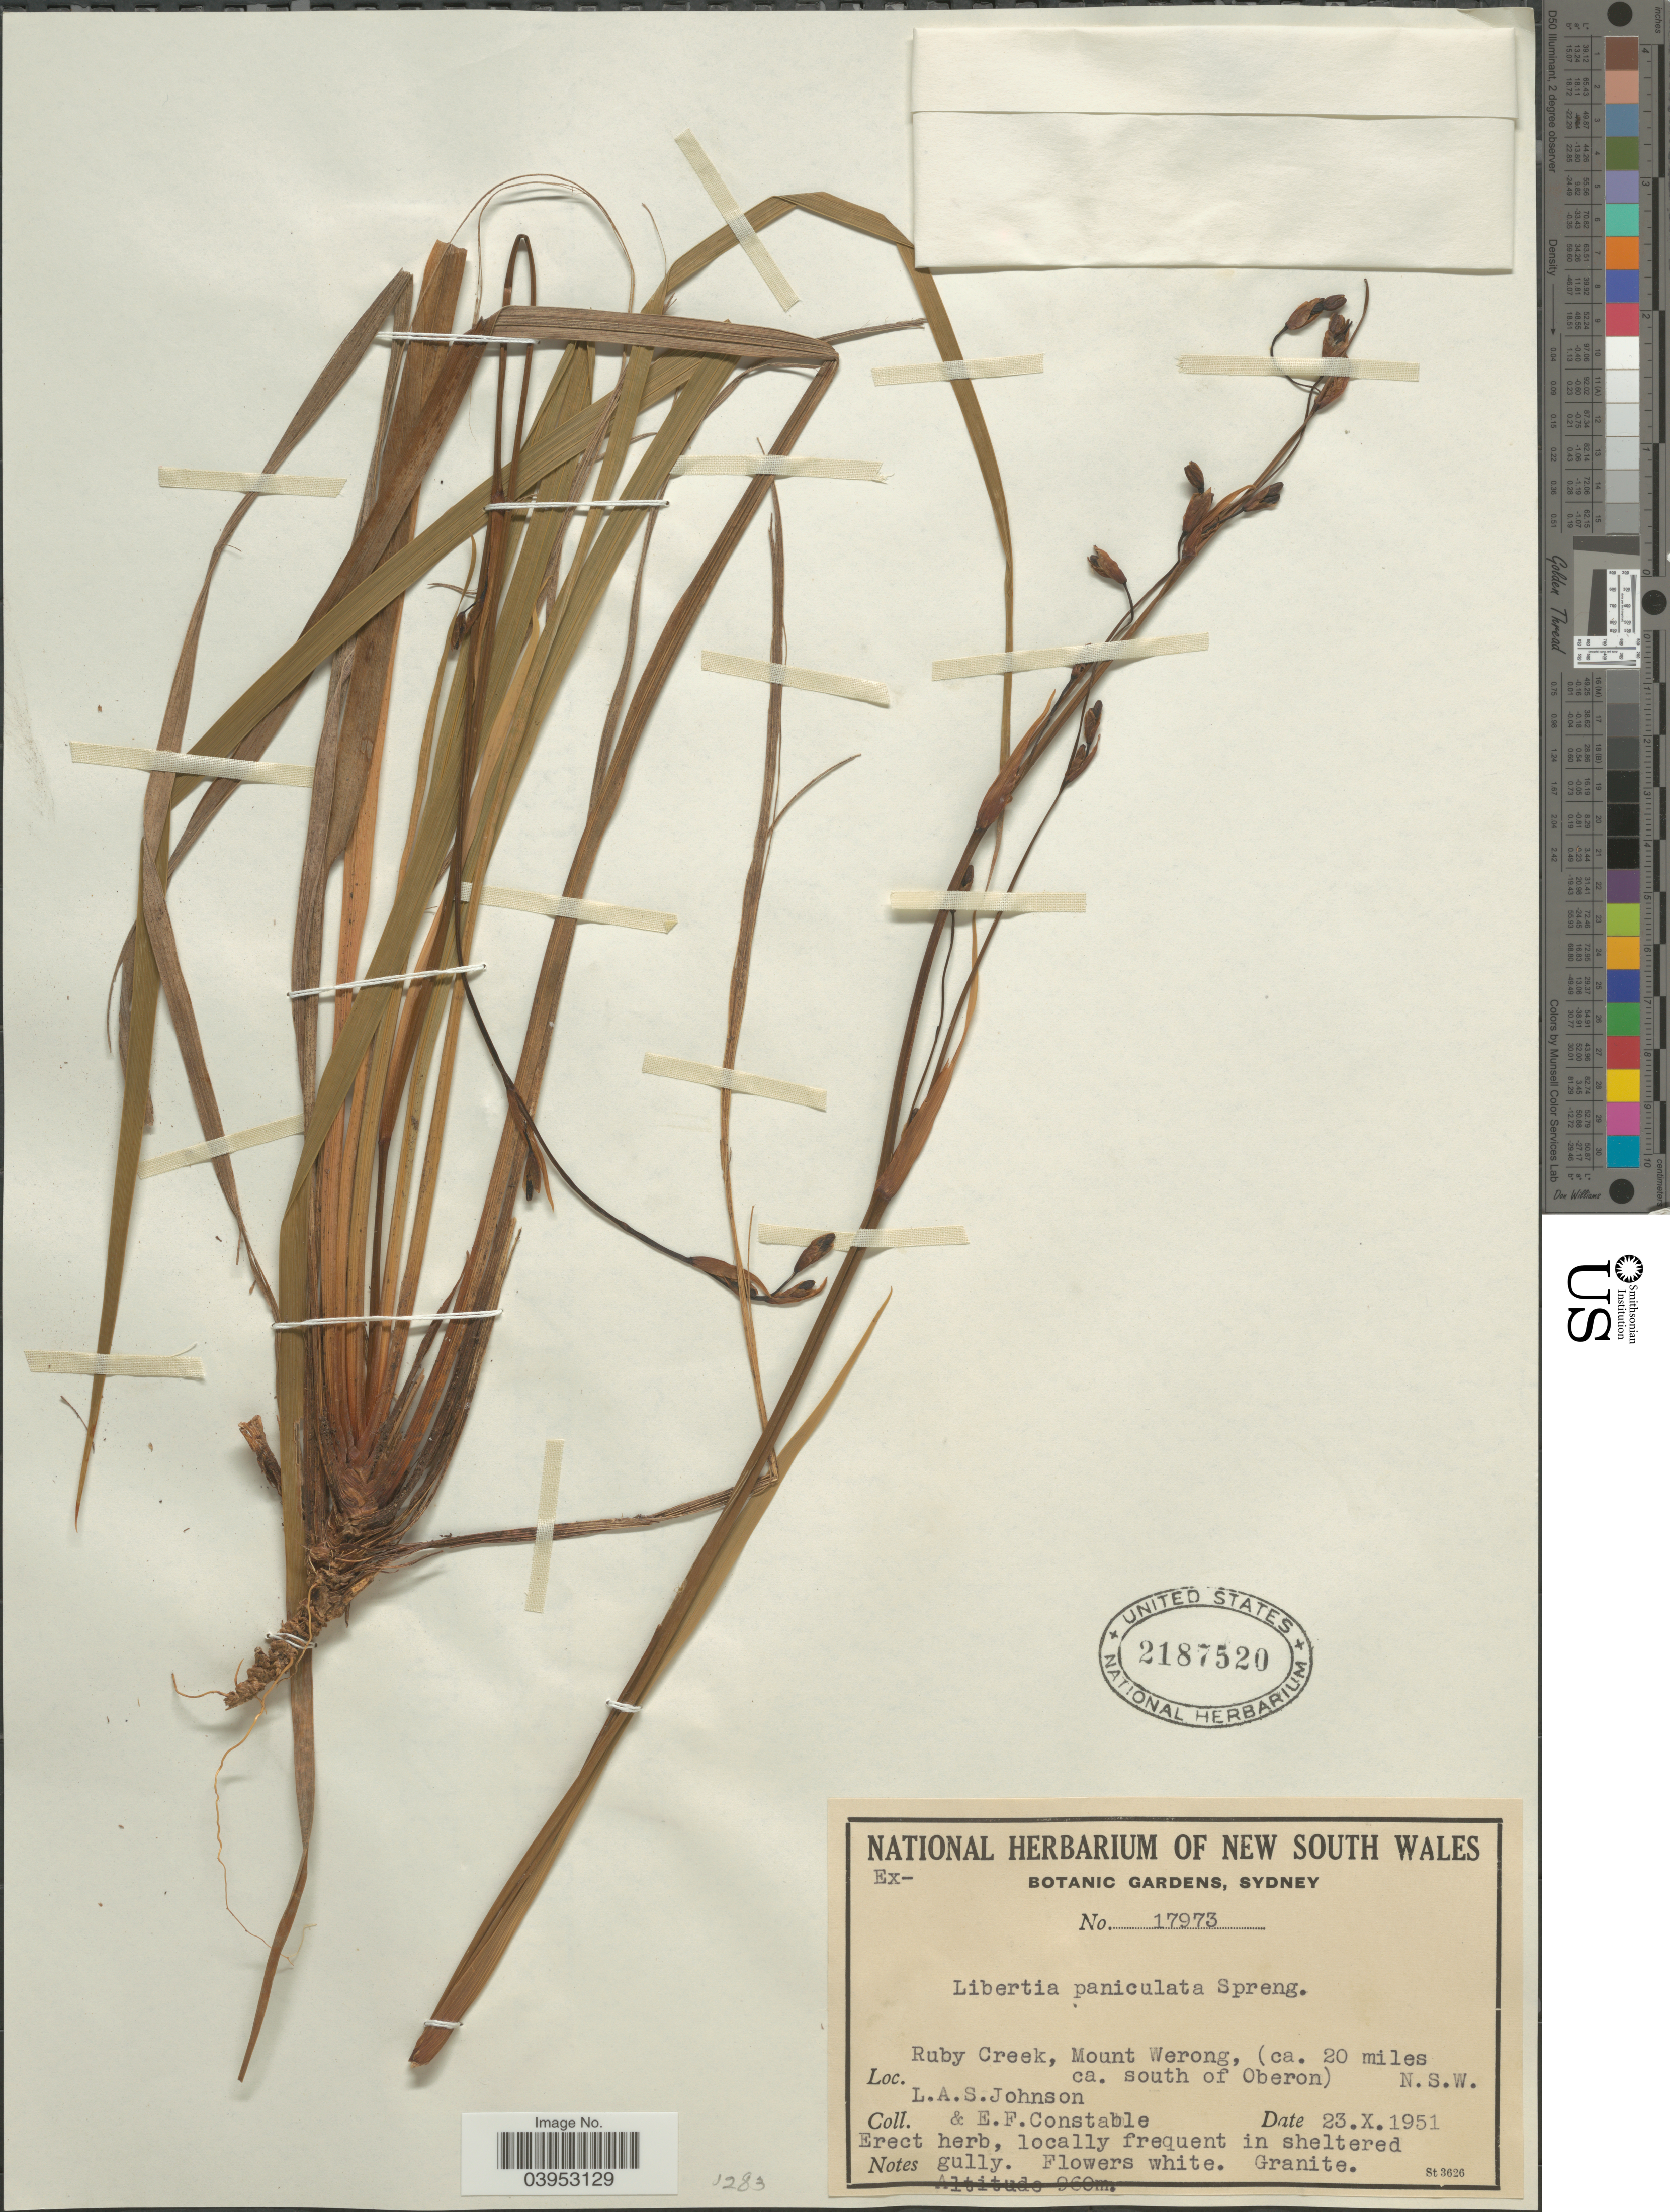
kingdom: Plantae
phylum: Tracheophyta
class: Liliopsida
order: Asparagales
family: Iridaceae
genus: Libertia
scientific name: Libertia paniculata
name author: Spreng.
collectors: L. A. S. Johnson & E. F. Constable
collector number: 17973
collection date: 1951-10-23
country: Australia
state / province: New South Wales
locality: Ruby Creek, Mount Werong, (ca. 20 miles ca. south of Oberon).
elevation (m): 960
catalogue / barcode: US 2187520